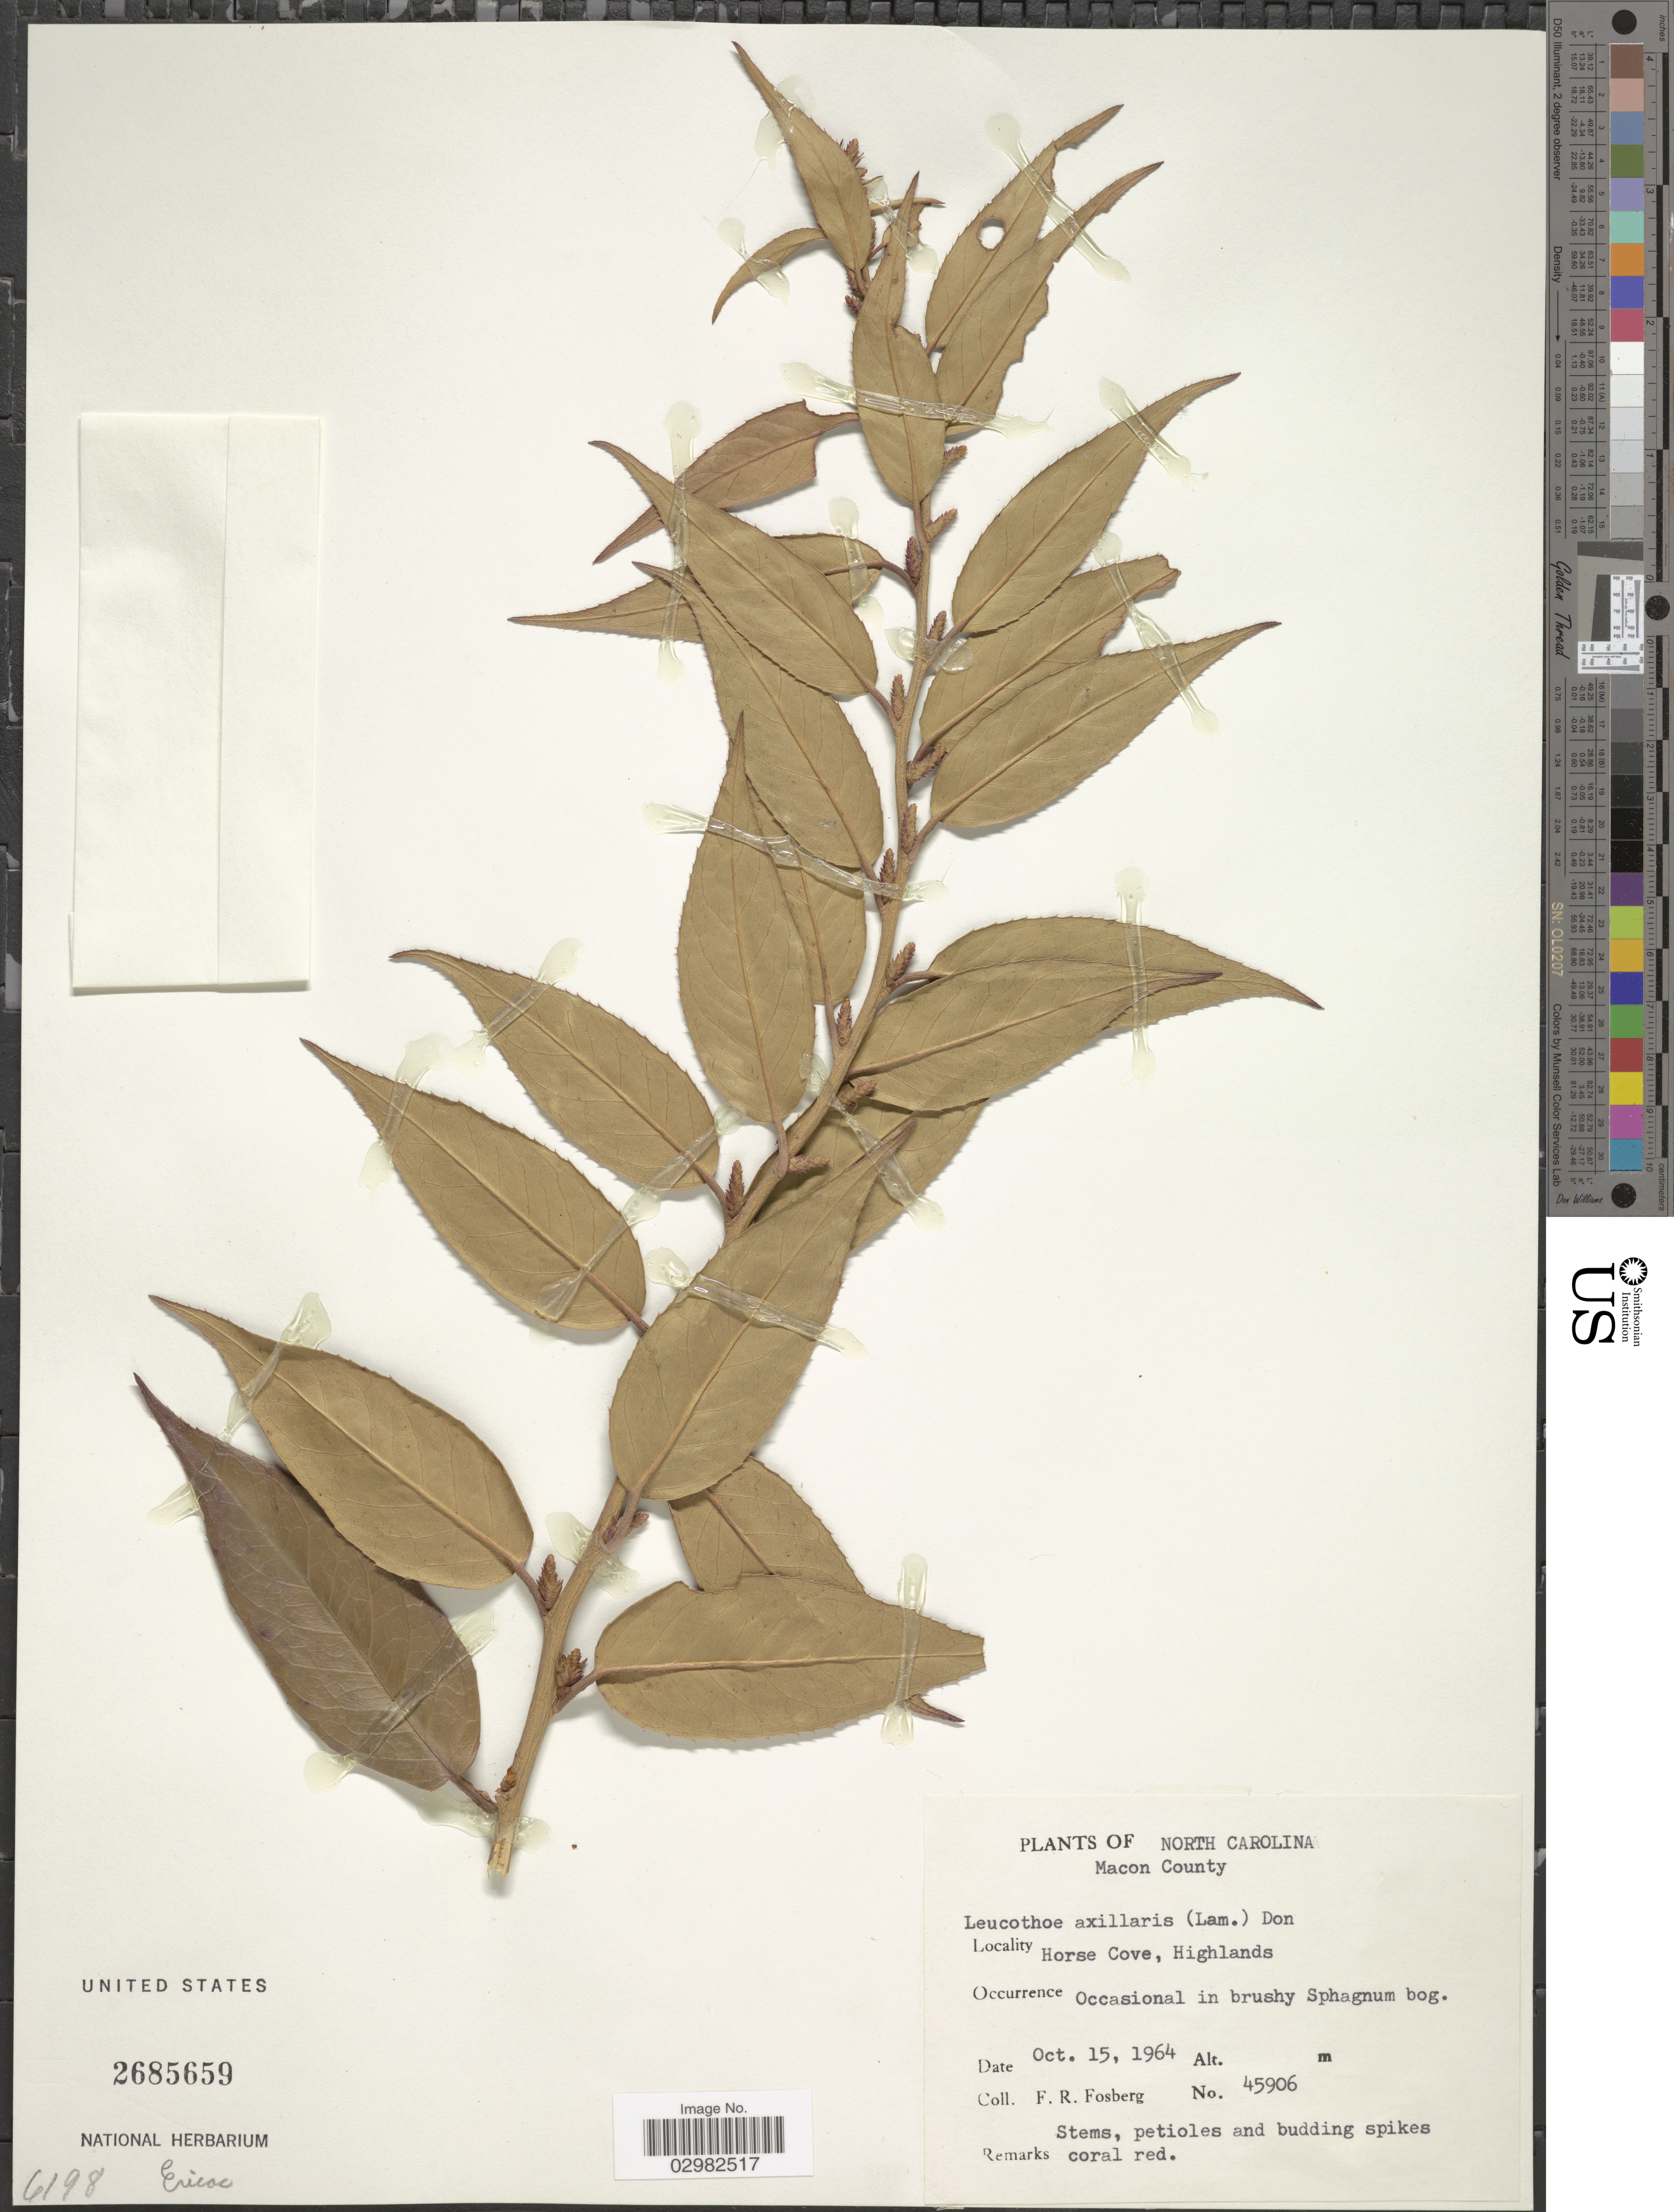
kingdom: Plantae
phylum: Tracheophyta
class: Magnoliopsida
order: Ericales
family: Ericaceae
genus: Leucothoe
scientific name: Leucothoë axillaris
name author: (Lam.) D. Don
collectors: F. R. Fosberg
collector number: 45906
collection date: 1964-10-15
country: United States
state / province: North Carolina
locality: Macon County, Horse Cove, Highlands.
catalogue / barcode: US 2685659